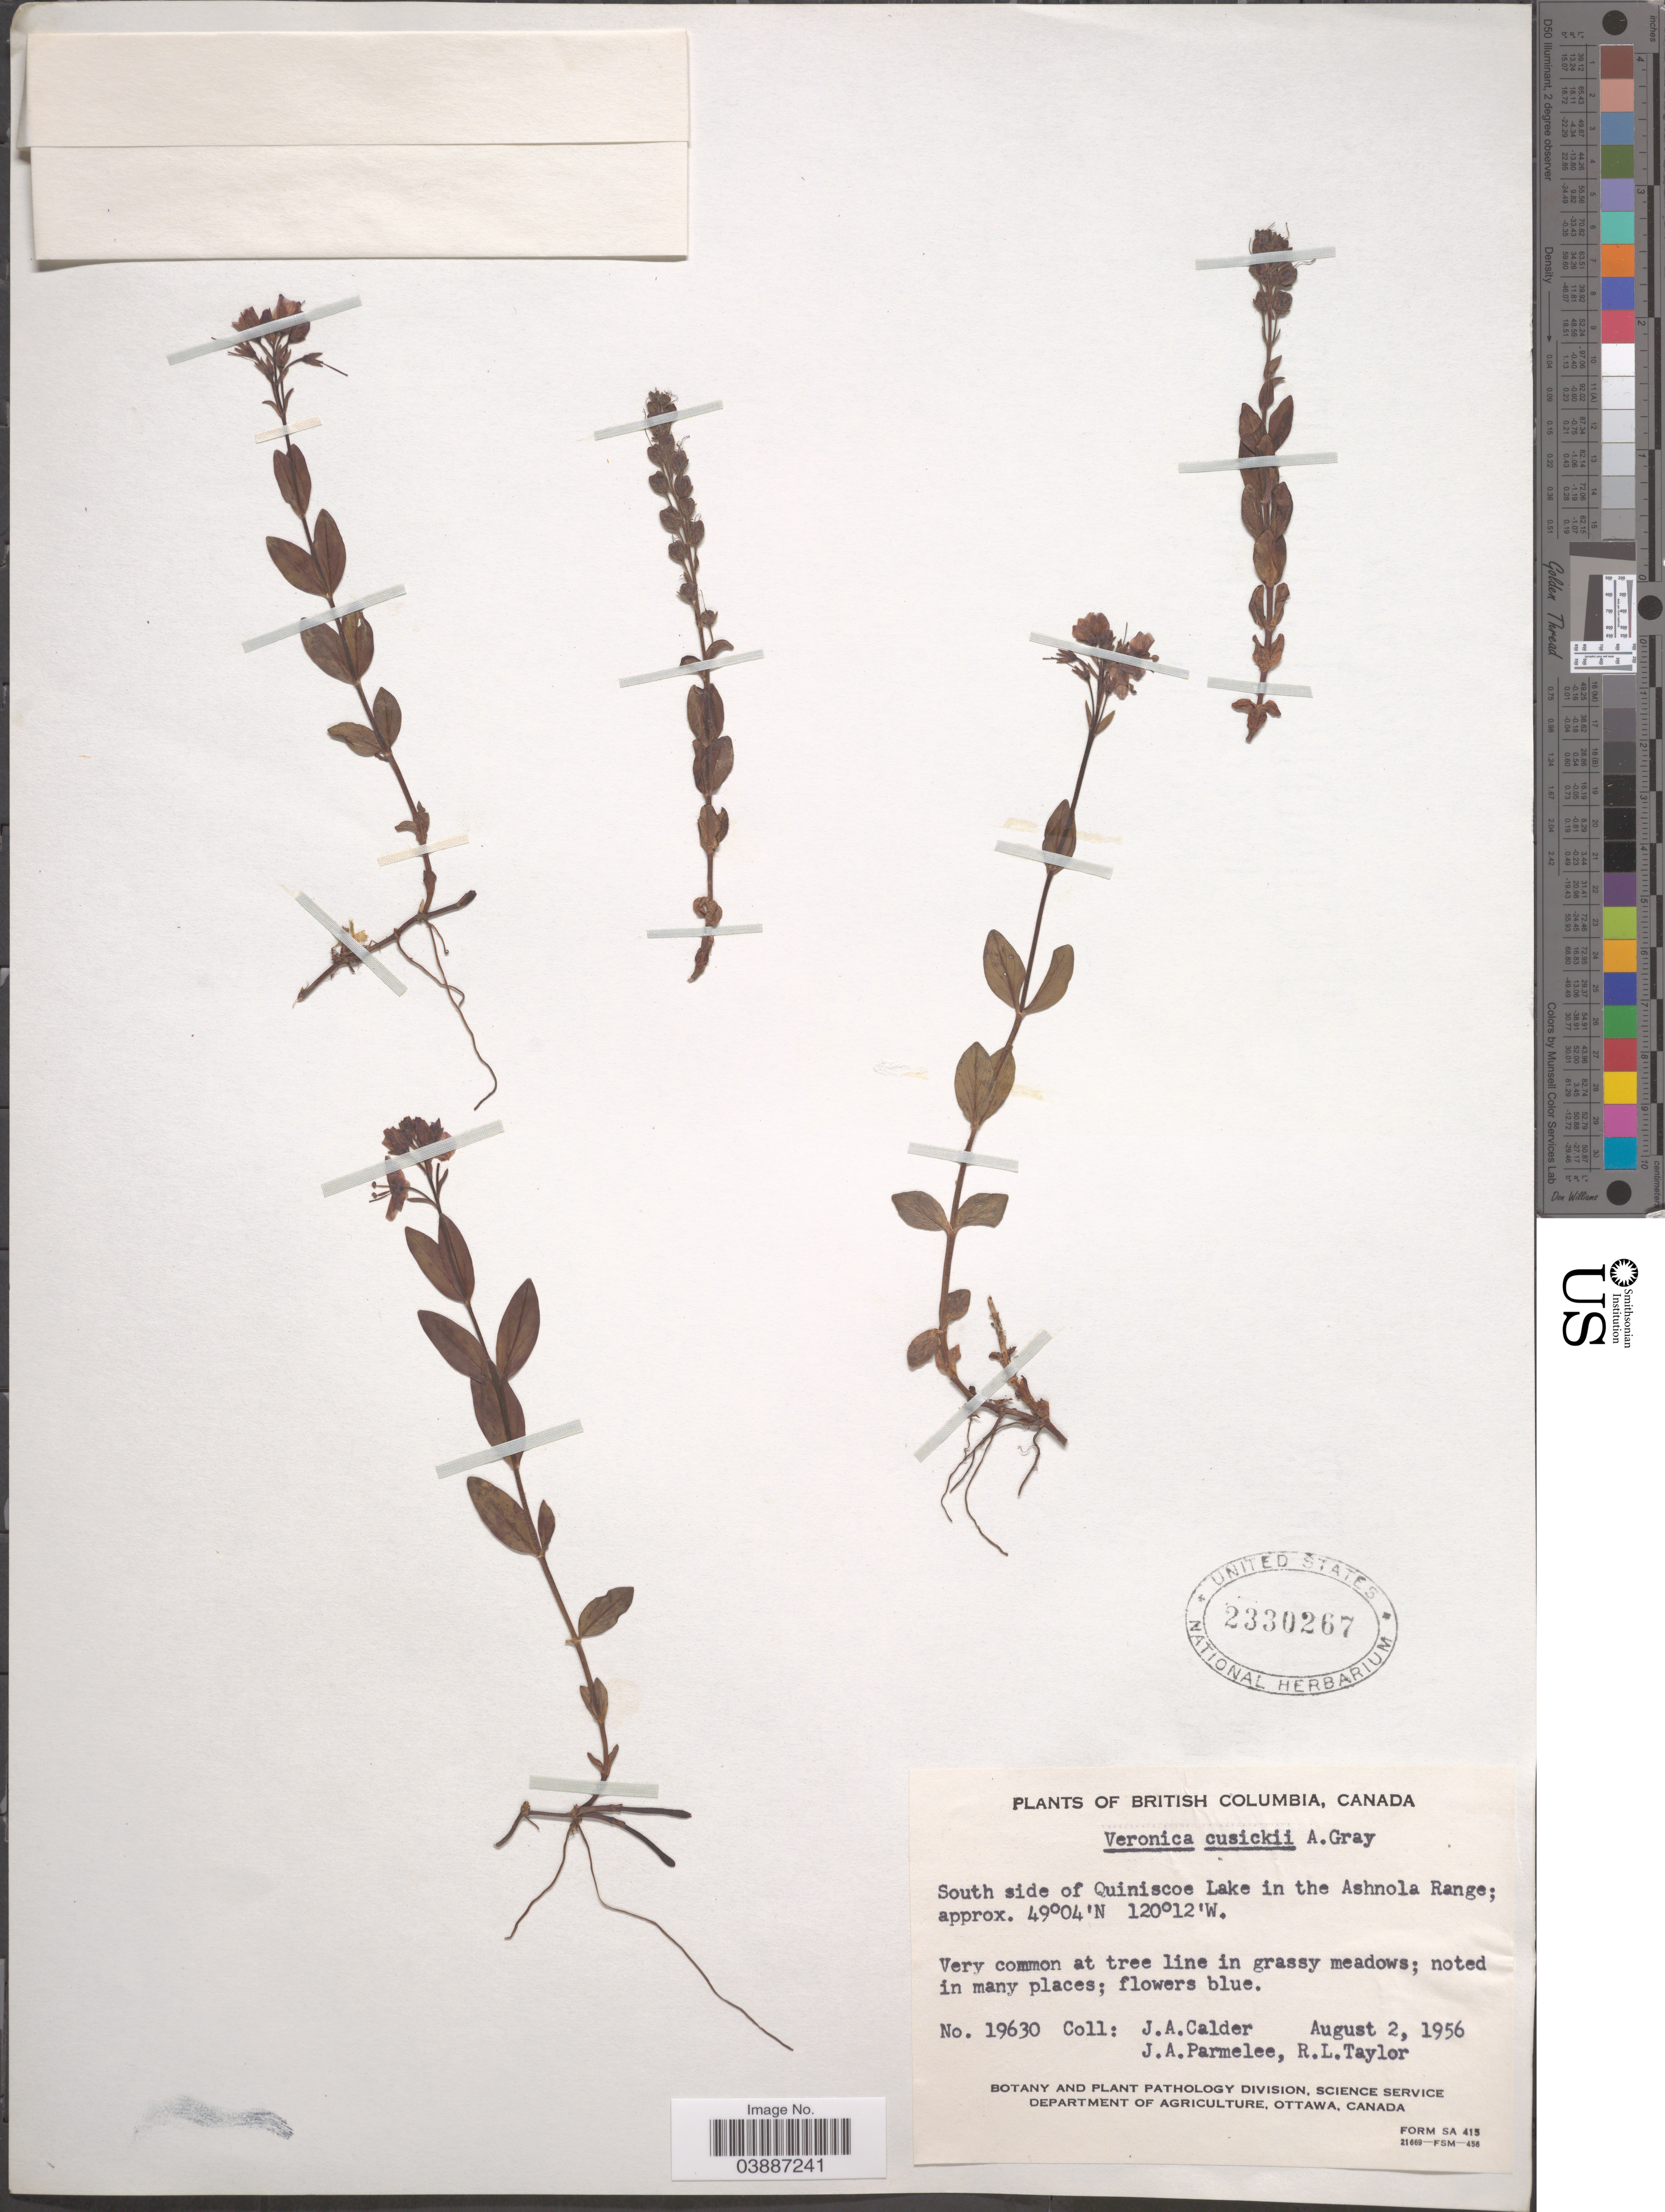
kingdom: Plantae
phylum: Tracheophyta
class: Magnoliopsida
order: Lamiales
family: Plantaginaceae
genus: Veronica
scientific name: Veronica cusickii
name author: A. Gray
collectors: J. A. Calder, J. A. Parmelee & R. Taylor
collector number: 19630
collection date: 1956-08-02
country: Canada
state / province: British Columbia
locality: South side of Quiniscoe Lake in the Ashnola Range.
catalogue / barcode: US 2330267